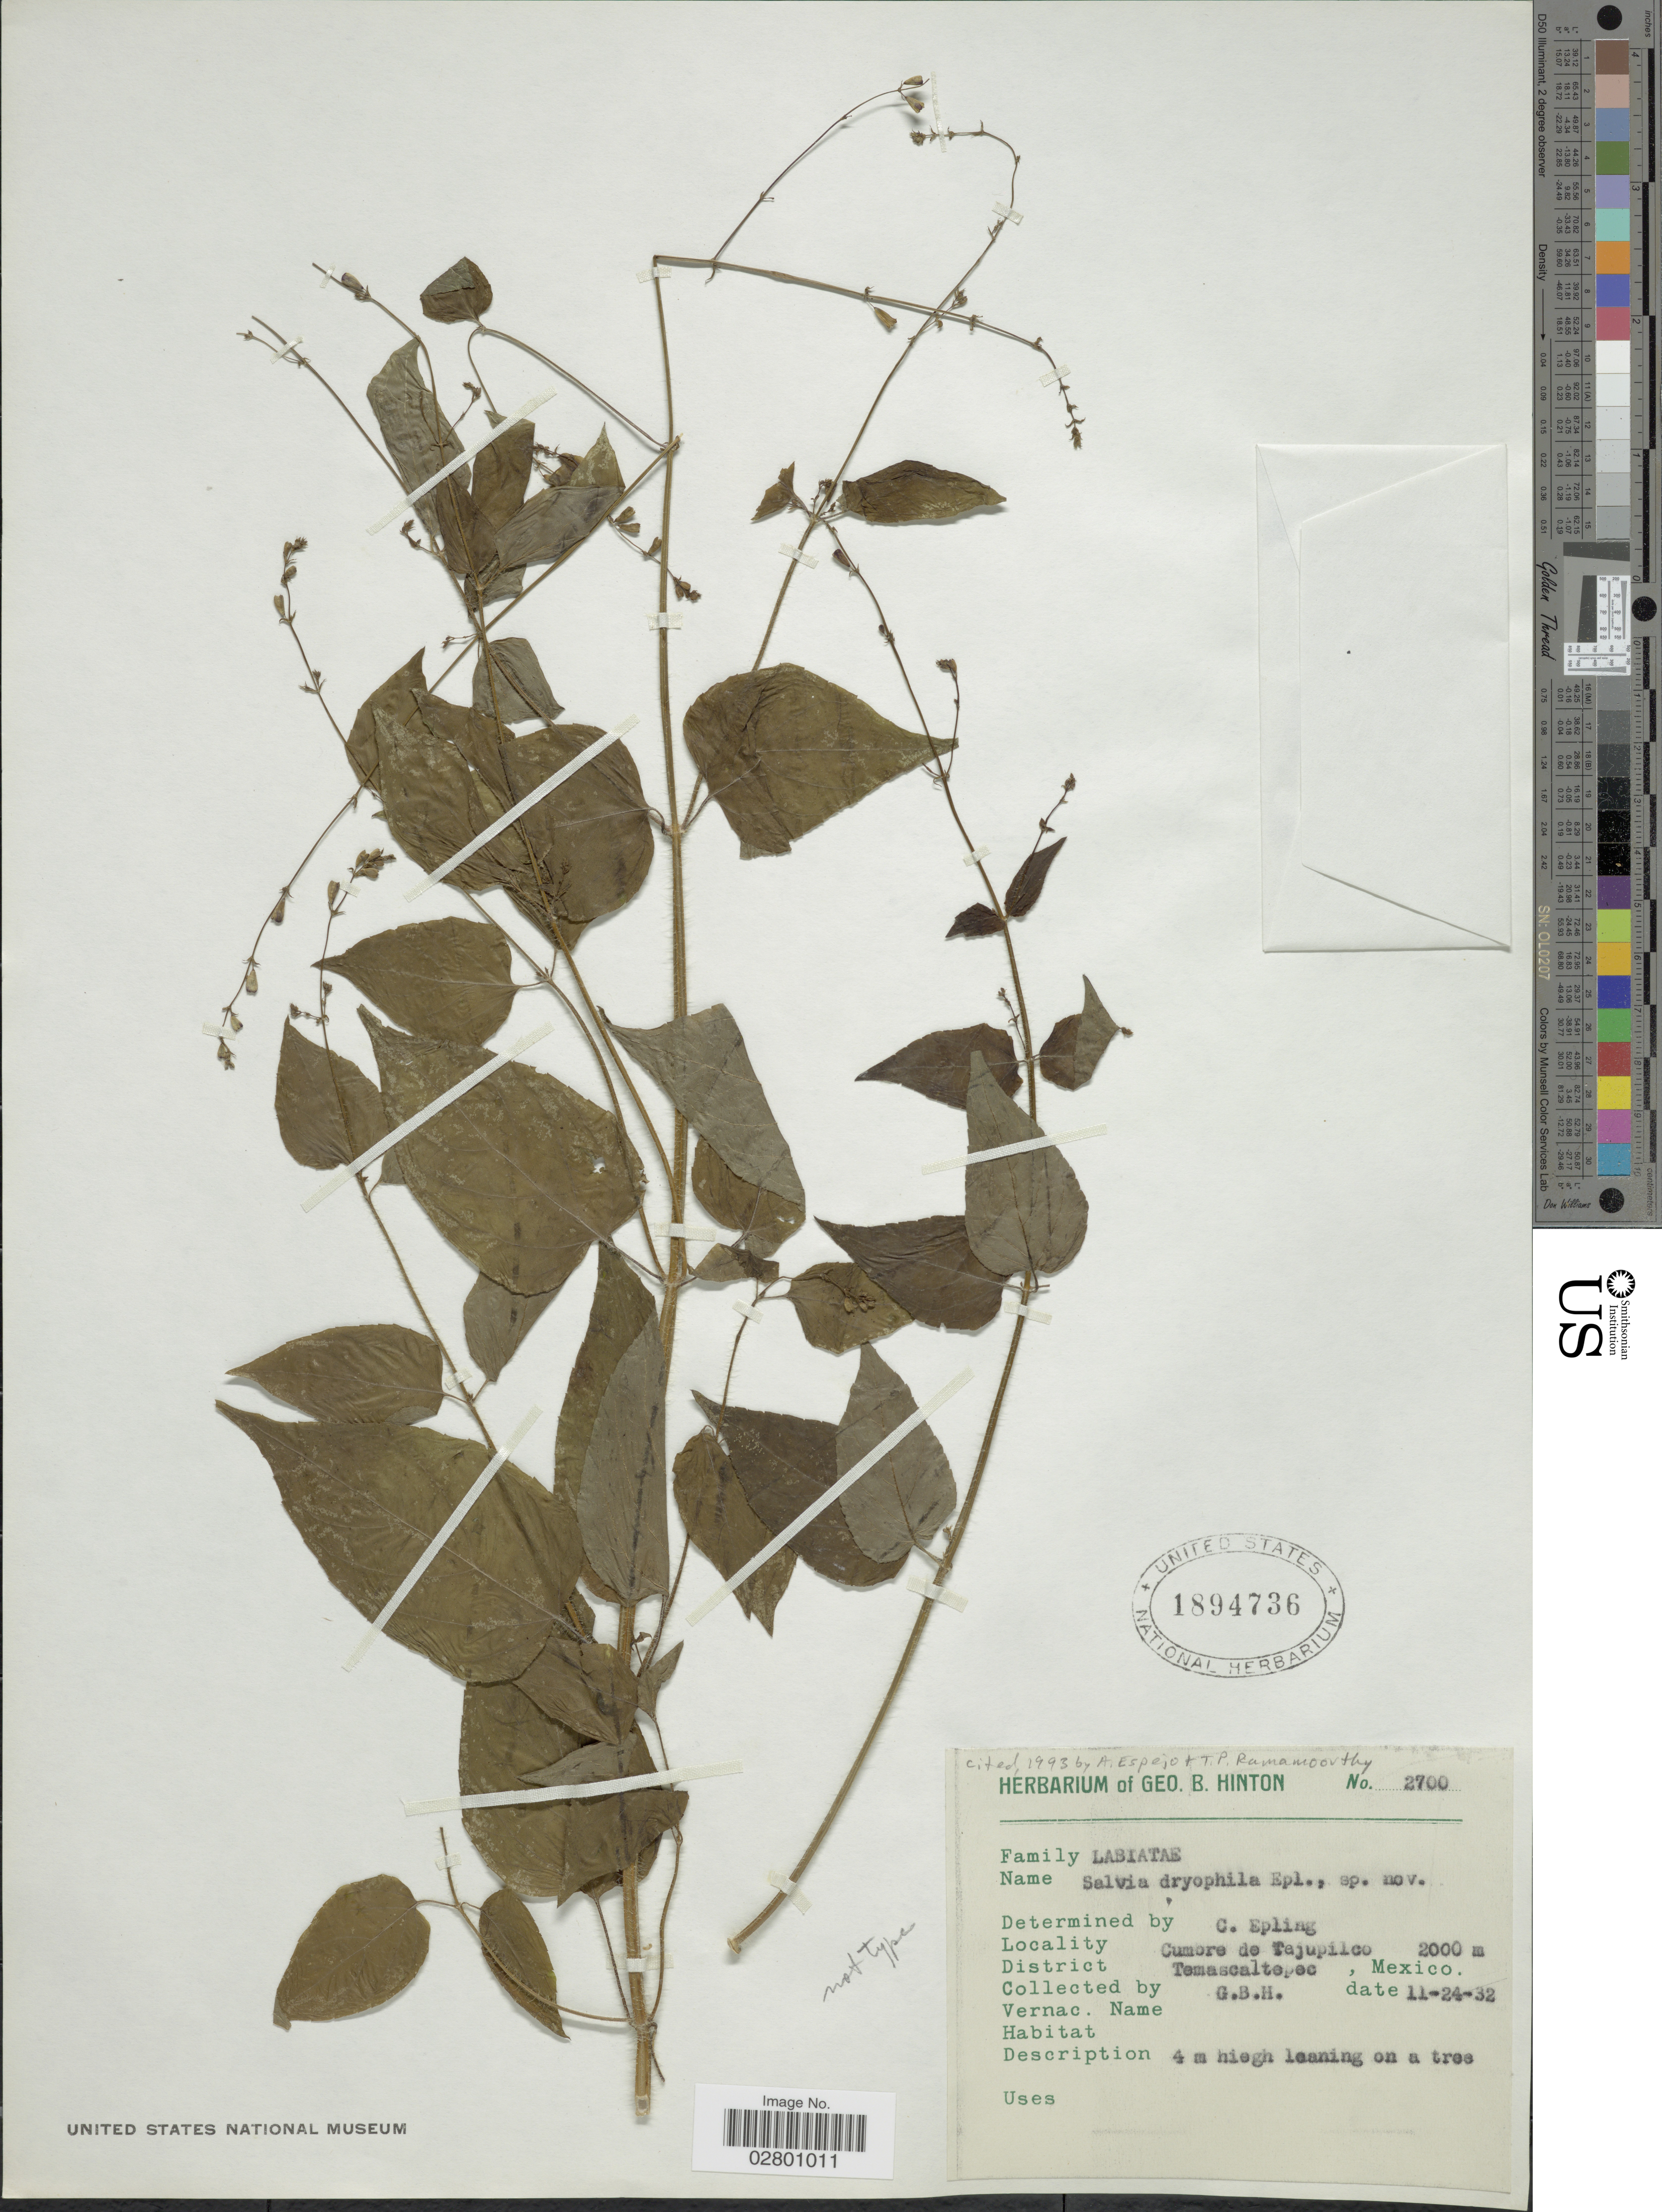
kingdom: Plantae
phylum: Tracheophyta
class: Magnoliopsida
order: Lamiales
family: Lamiaceae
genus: Salvia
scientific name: Salvia dryophila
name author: Epling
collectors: G. B. Hinton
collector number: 2700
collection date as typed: Transcribed d/m/y: 24/11/32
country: Mexico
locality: Cumore de Tejupilco. District Temascaltepec.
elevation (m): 2000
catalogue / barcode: US 1894736